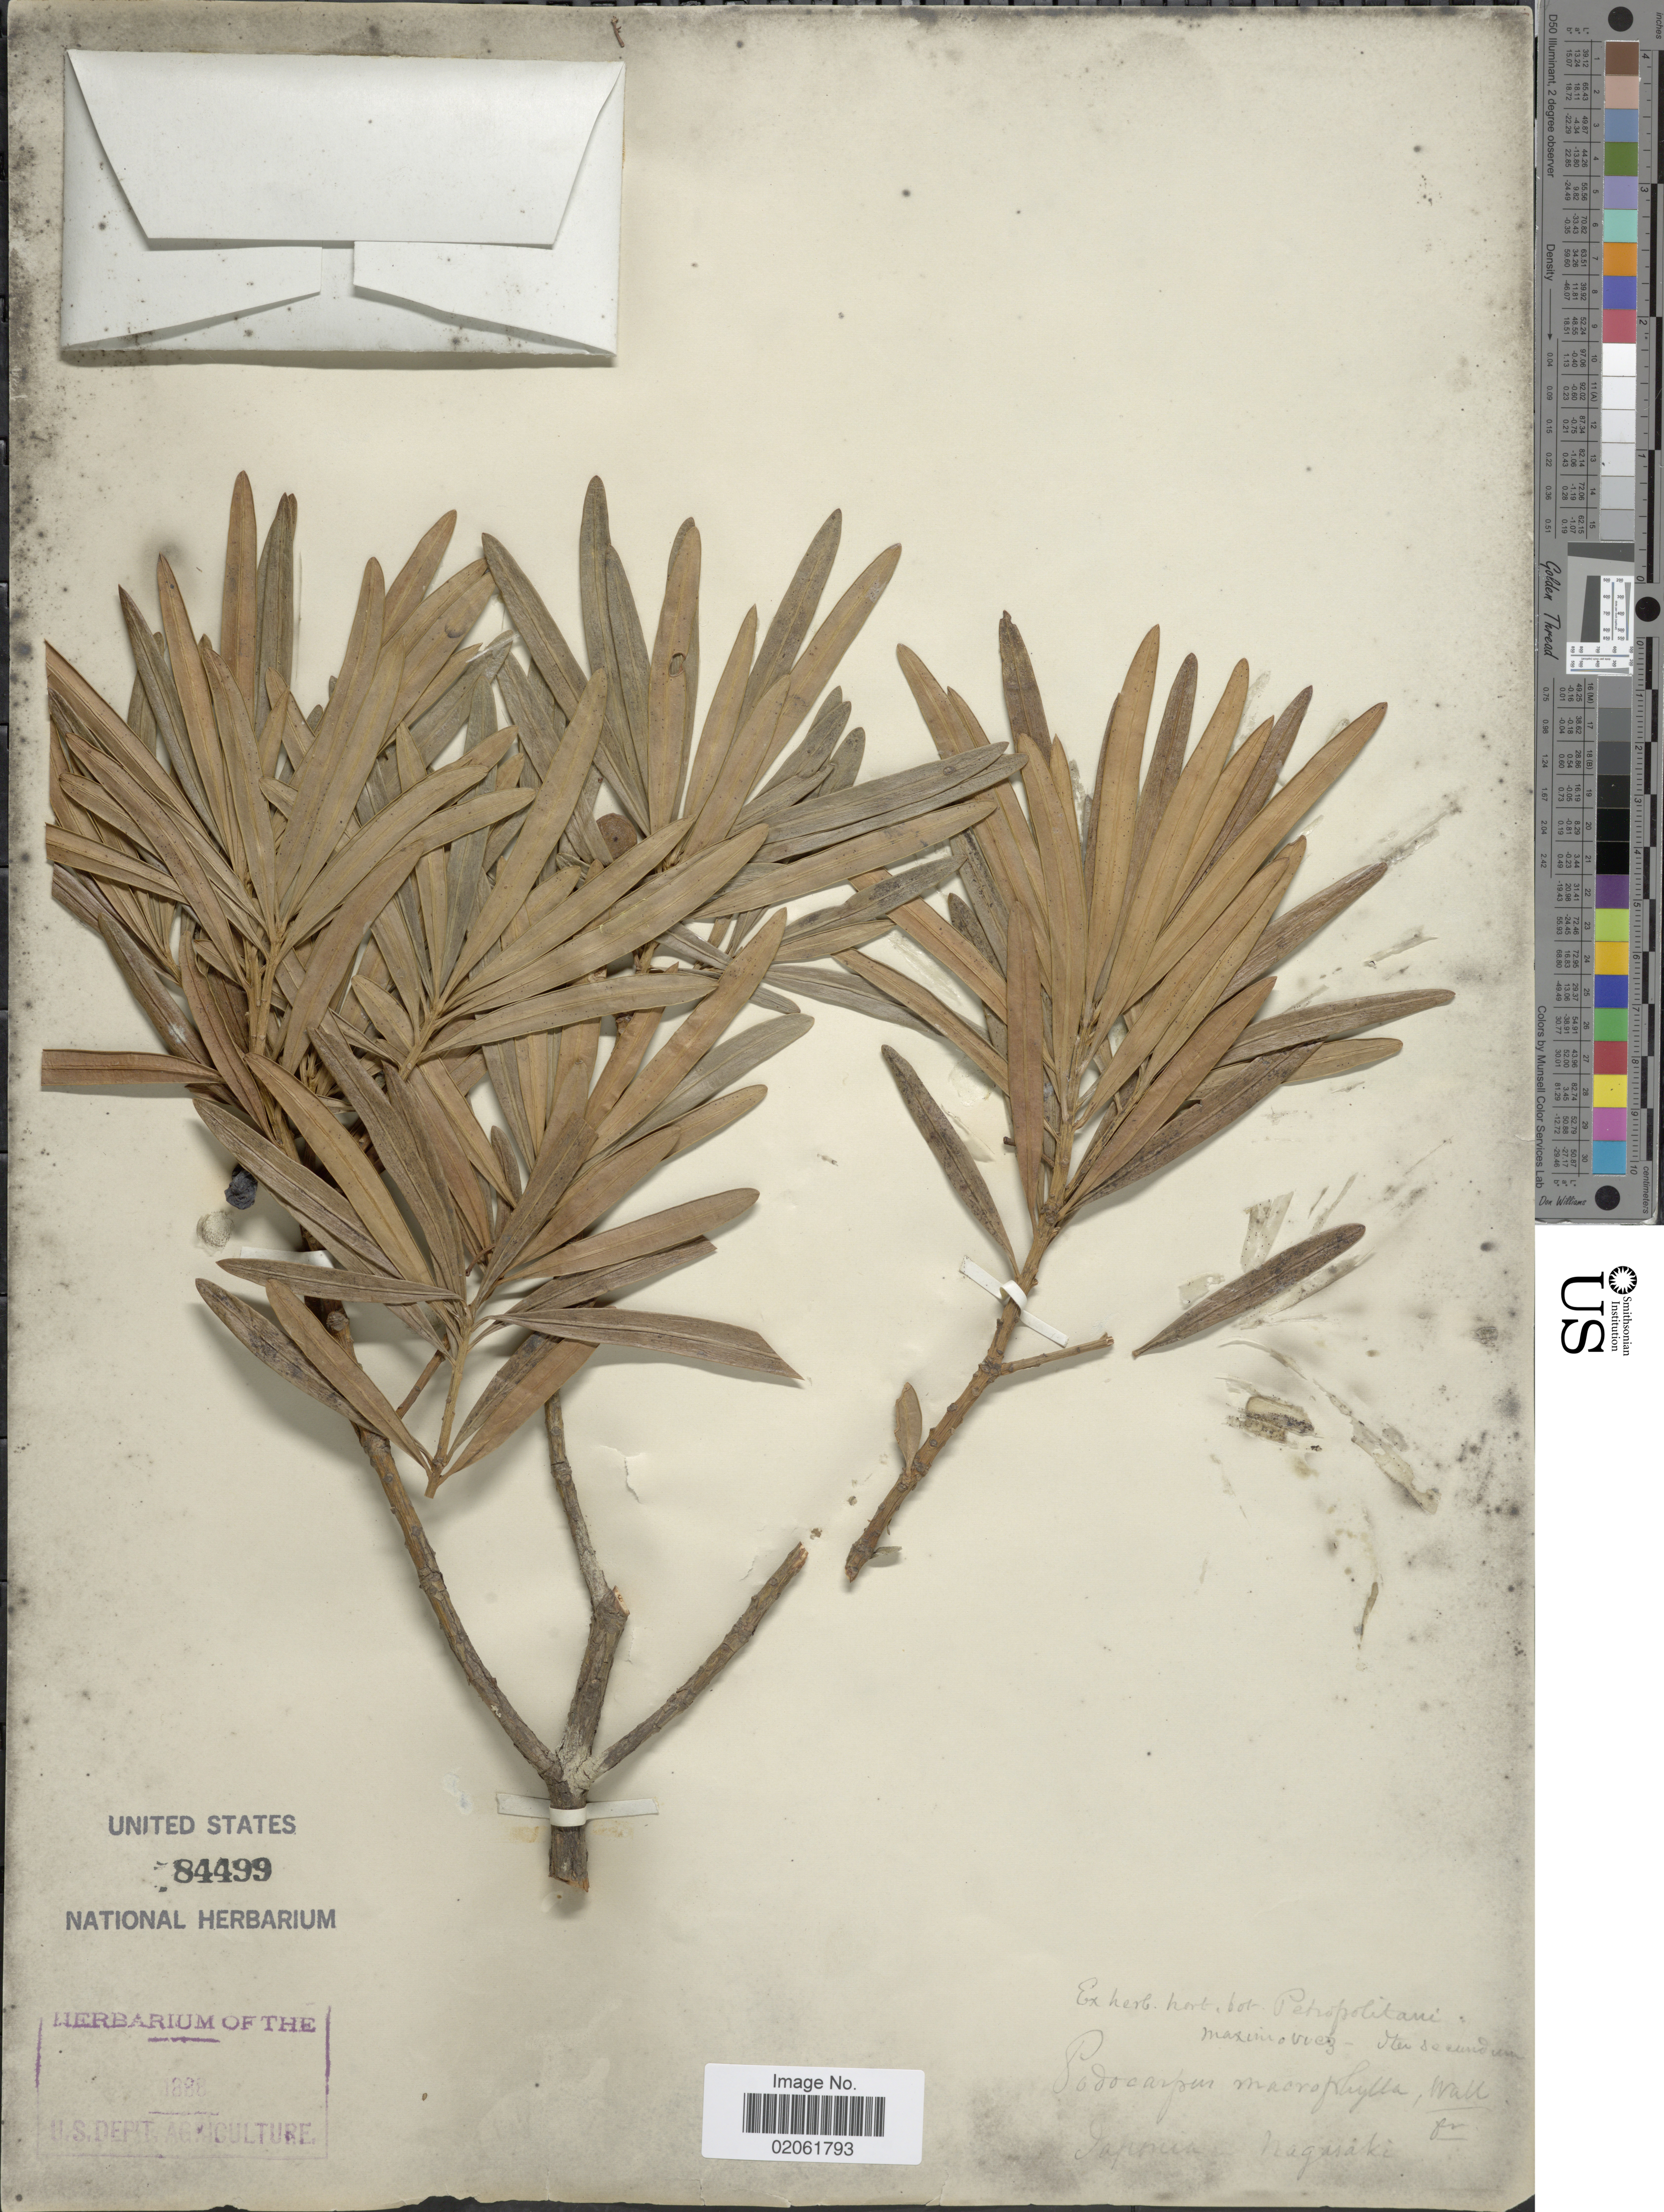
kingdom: Plantae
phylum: Tracheophyta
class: Pinopsida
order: Pinales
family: Podocarpaceae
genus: Podocarpus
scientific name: Podocarpus macrophyllus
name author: (Thunb.) Sweet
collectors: ex Herb. Horti Bot. Petropolitani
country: Japan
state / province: Nagasaki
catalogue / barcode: US 84499